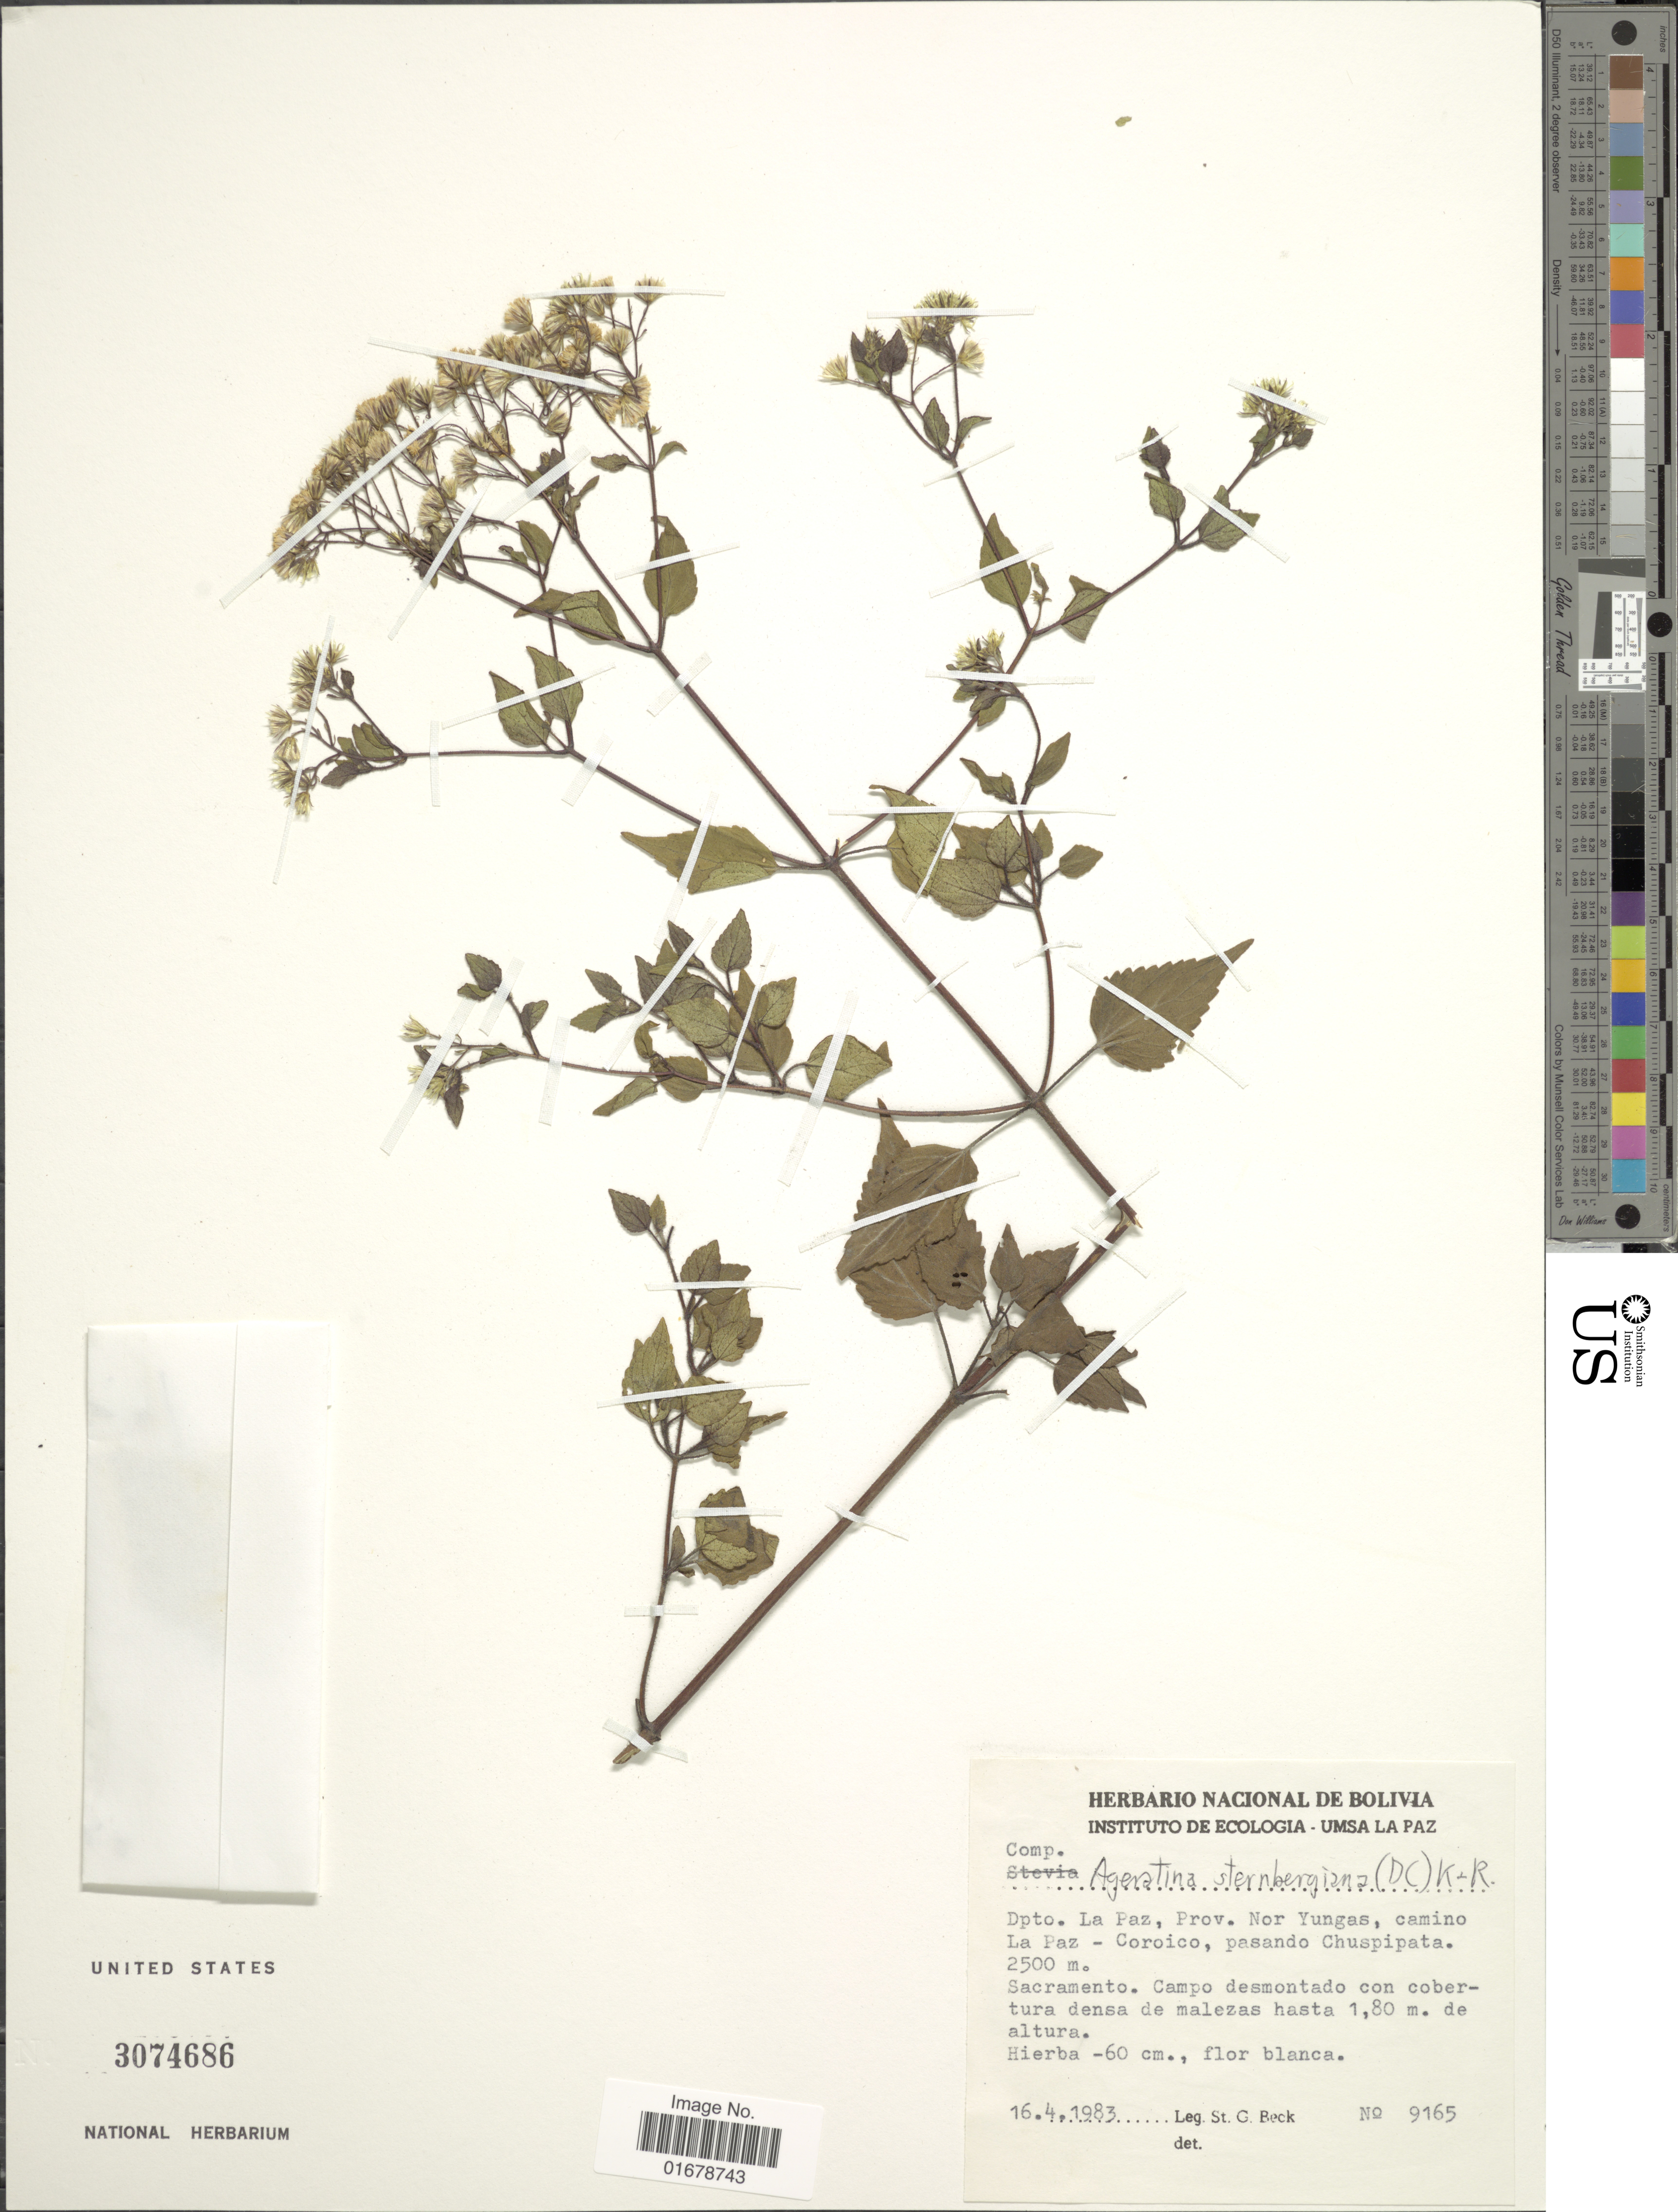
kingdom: Plantae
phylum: Tracheophyta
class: Magnoliopsida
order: Asterales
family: Asteraceae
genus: Ageratina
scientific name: Ageratina sternbergiana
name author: (DC.) R.M. King & H. Rob.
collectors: S. G. Beck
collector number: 9165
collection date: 1983-04-16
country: Bolivia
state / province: La Paz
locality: Dpto, La Paz, Prov. Nor Yungas, camino La Paz, Coroico, pasando Chuspipata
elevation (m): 2500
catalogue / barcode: US 3074686